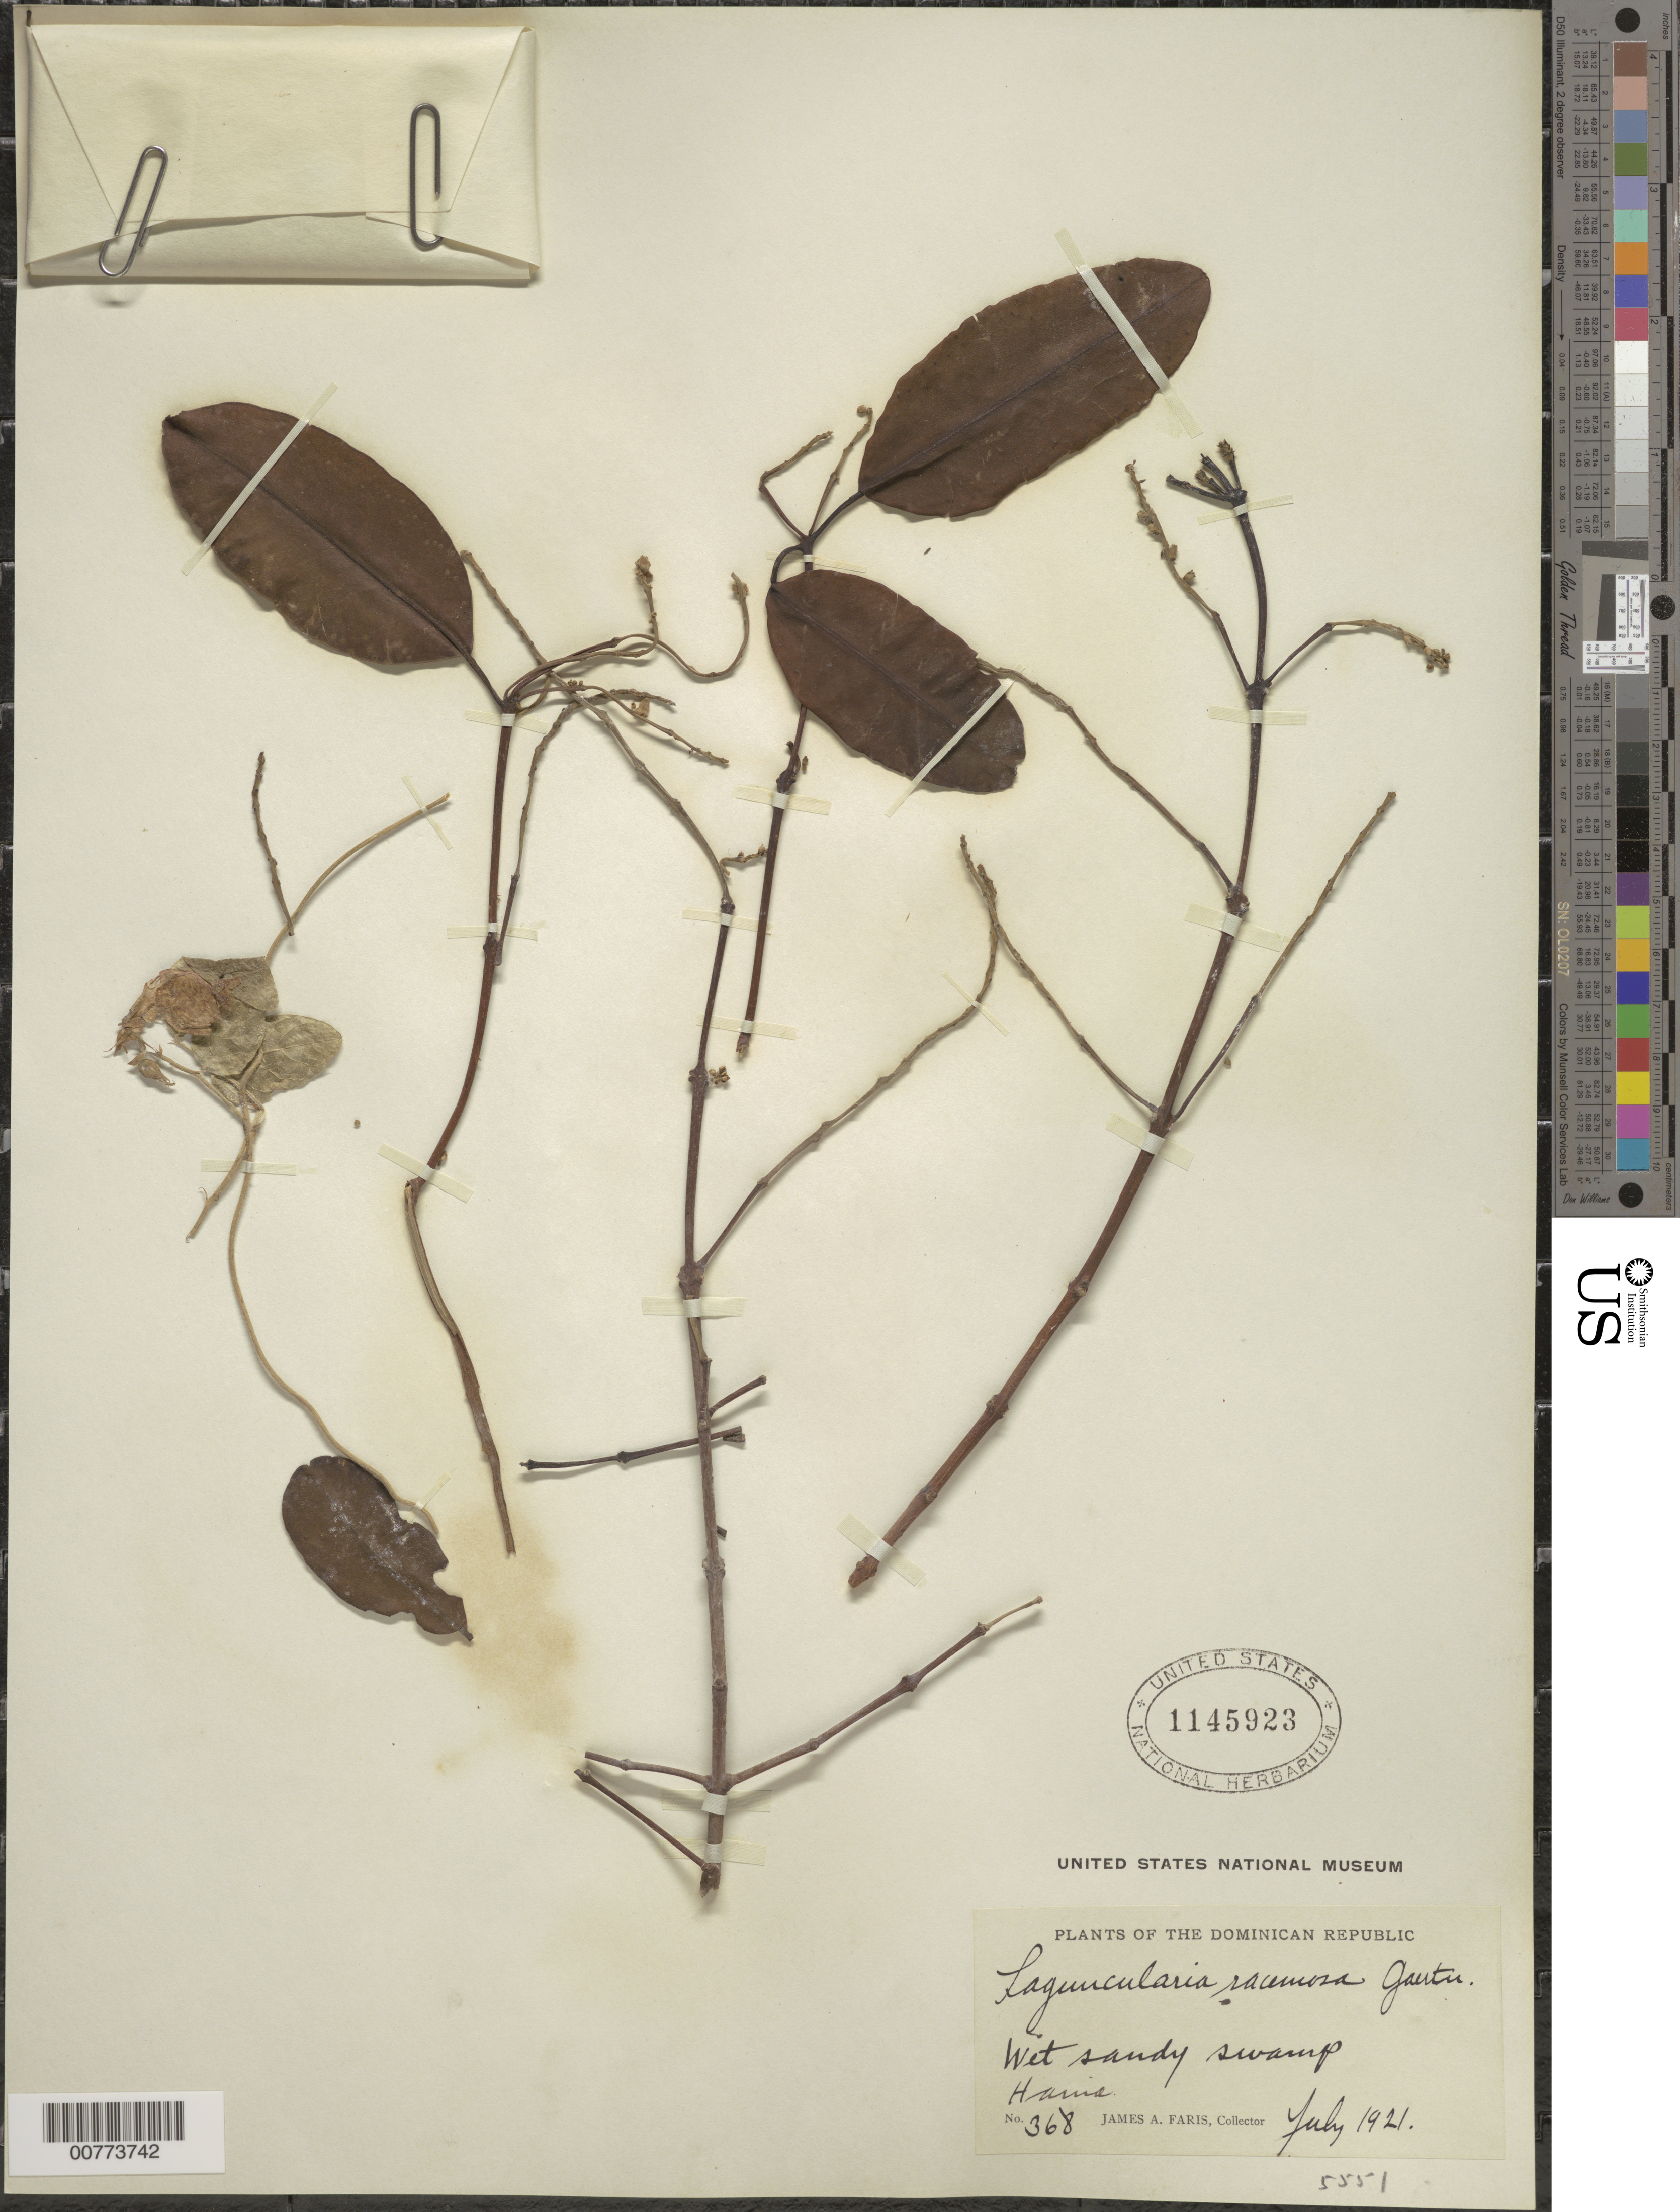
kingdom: Plantae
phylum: Tracheophyta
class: Magnoliopsida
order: Myrtales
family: Combretaceae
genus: Laguncularia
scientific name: Laguncularia racemosa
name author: (L.) C.F. Gaertn.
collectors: J. Faris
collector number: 368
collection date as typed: Jul 1910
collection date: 1910-07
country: Dominican Republic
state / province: San Cristóbal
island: Hispaniola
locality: Haina.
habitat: Wet sandy swamp.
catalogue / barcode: US 1145923